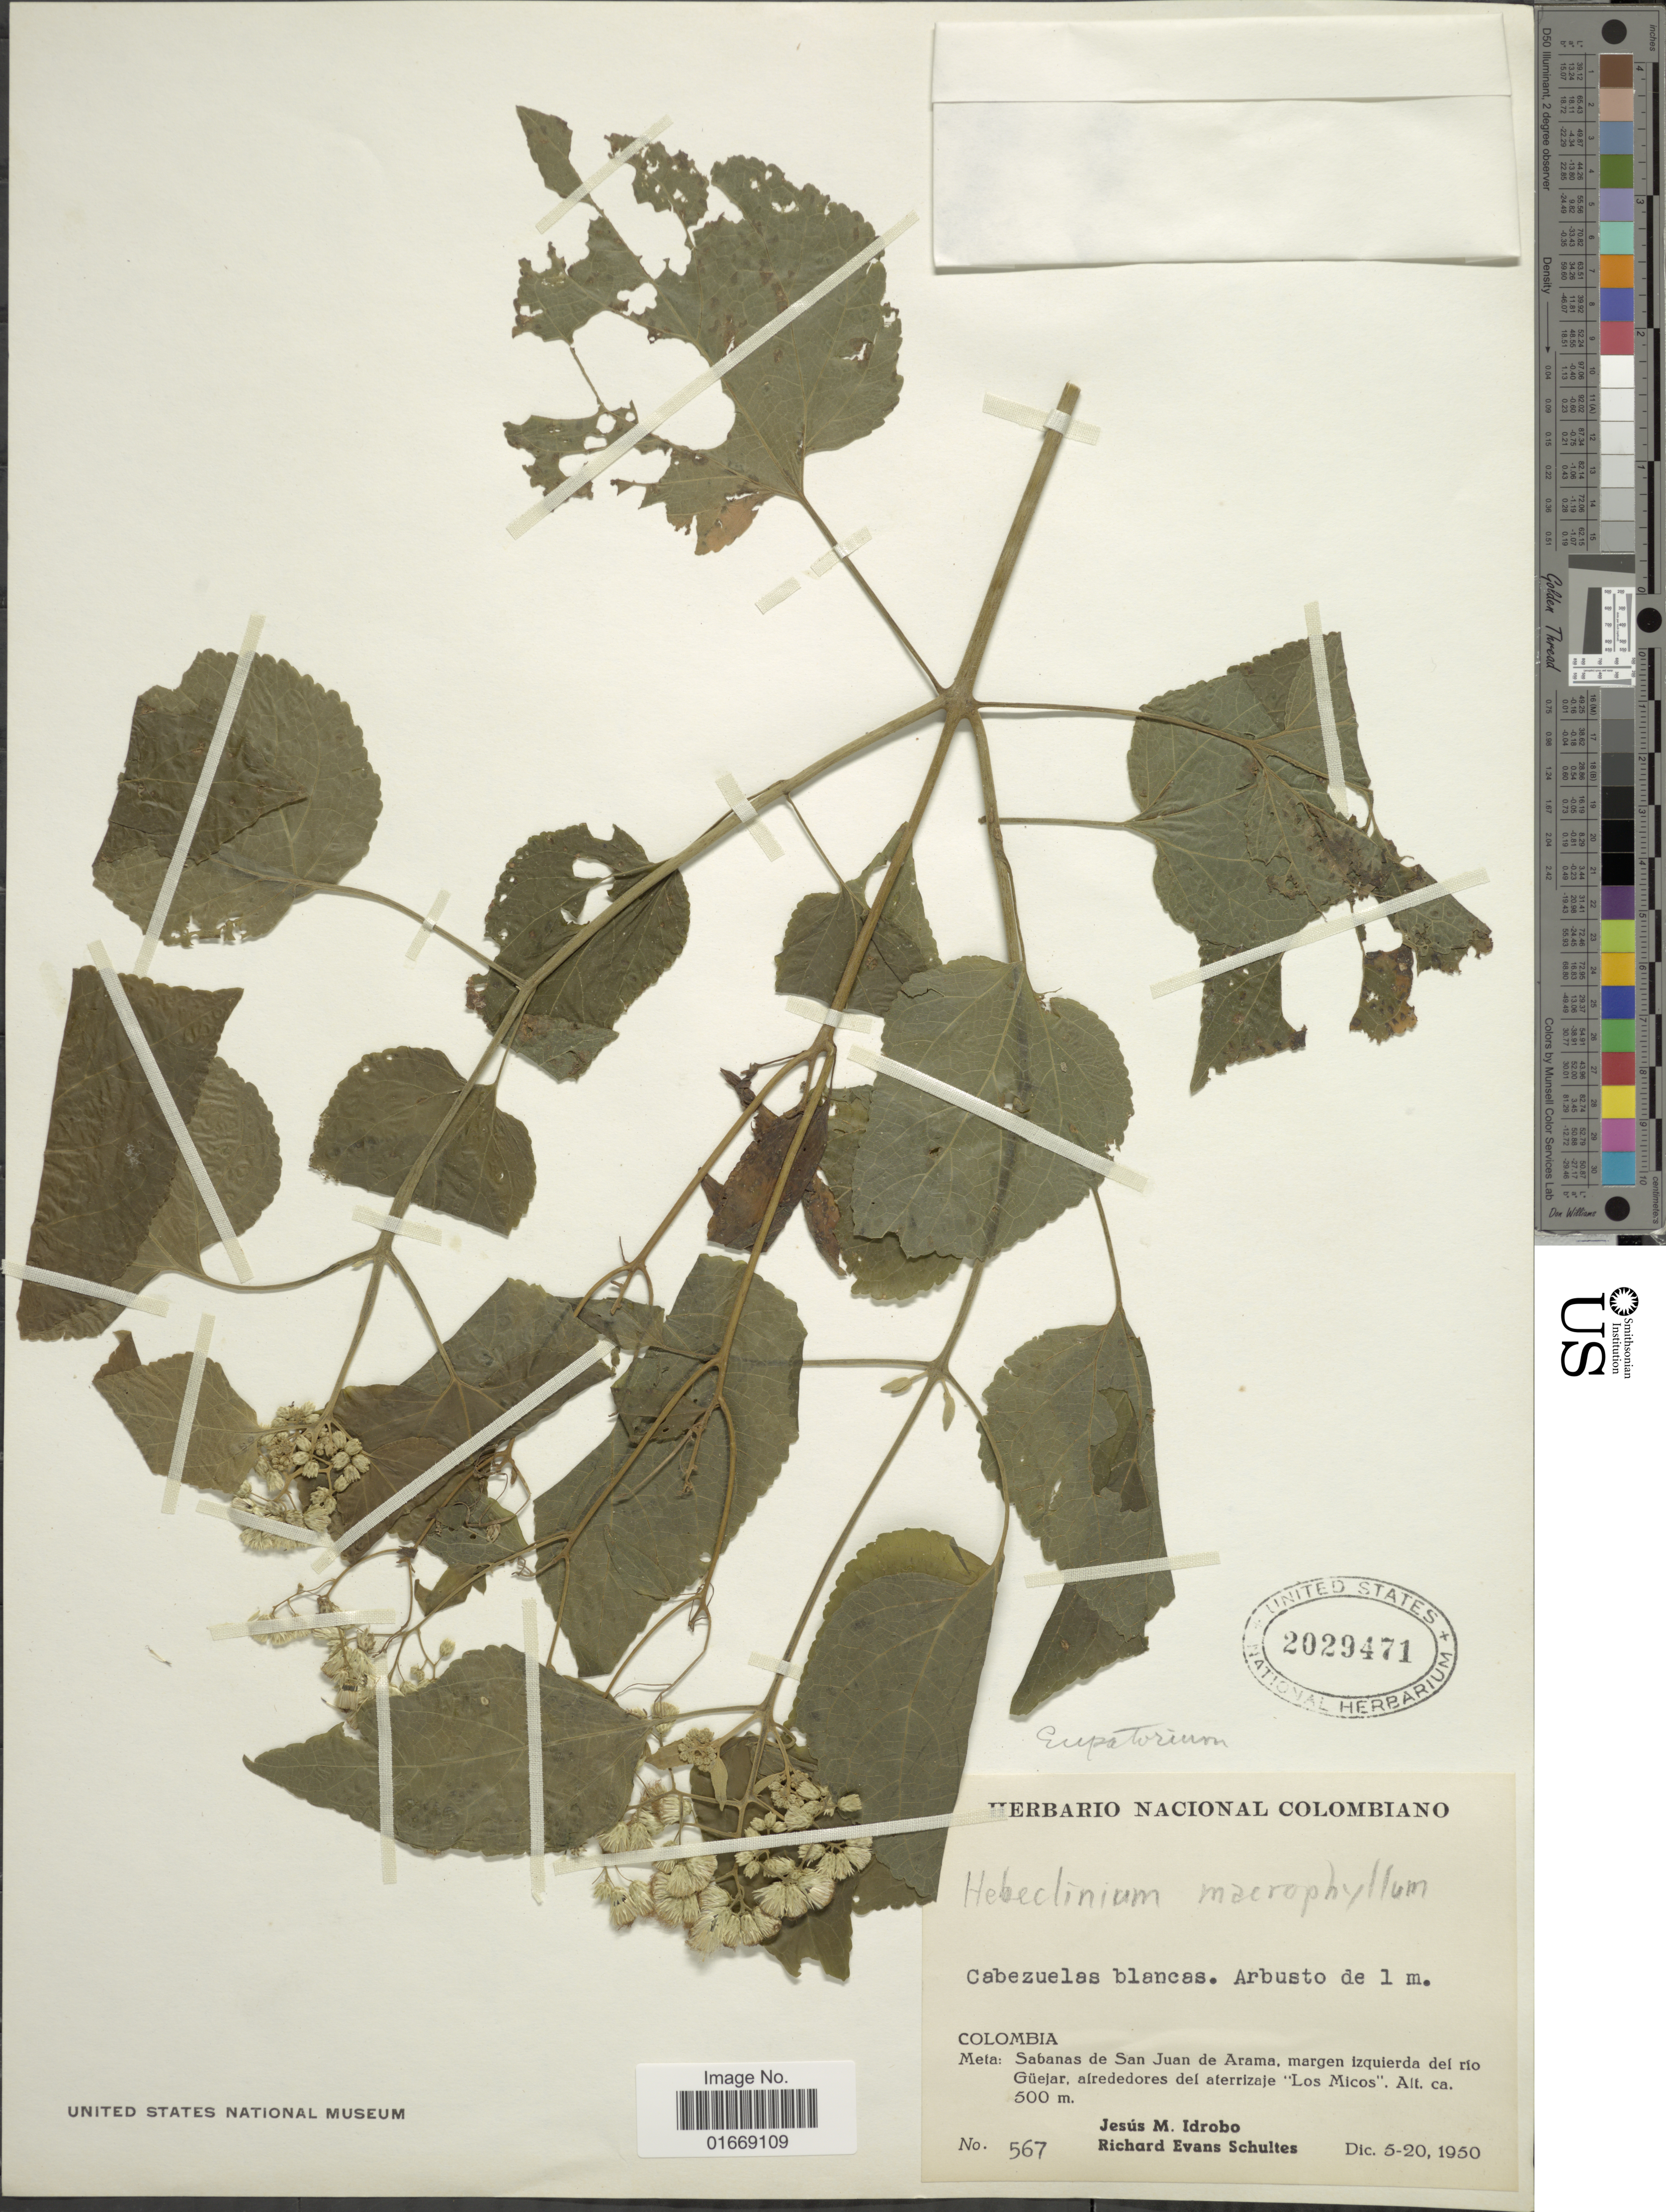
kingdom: Plantae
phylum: Tracheophyta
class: Magnoliopsida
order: Asterales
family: Asteraceae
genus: Hebeclinium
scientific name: Hebeclinium macrophyllum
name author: (L.) DC.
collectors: J. M. Idrobo & R. E. Schultes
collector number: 567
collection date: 1950-12-05/1950-12-20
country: Colombia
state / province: Meta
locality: Sabanas de San Juan de Arama, margen izquierda del rio Guejar, alrededores del aterrizaje Los Micos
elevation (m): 500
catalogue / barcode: US 2029471